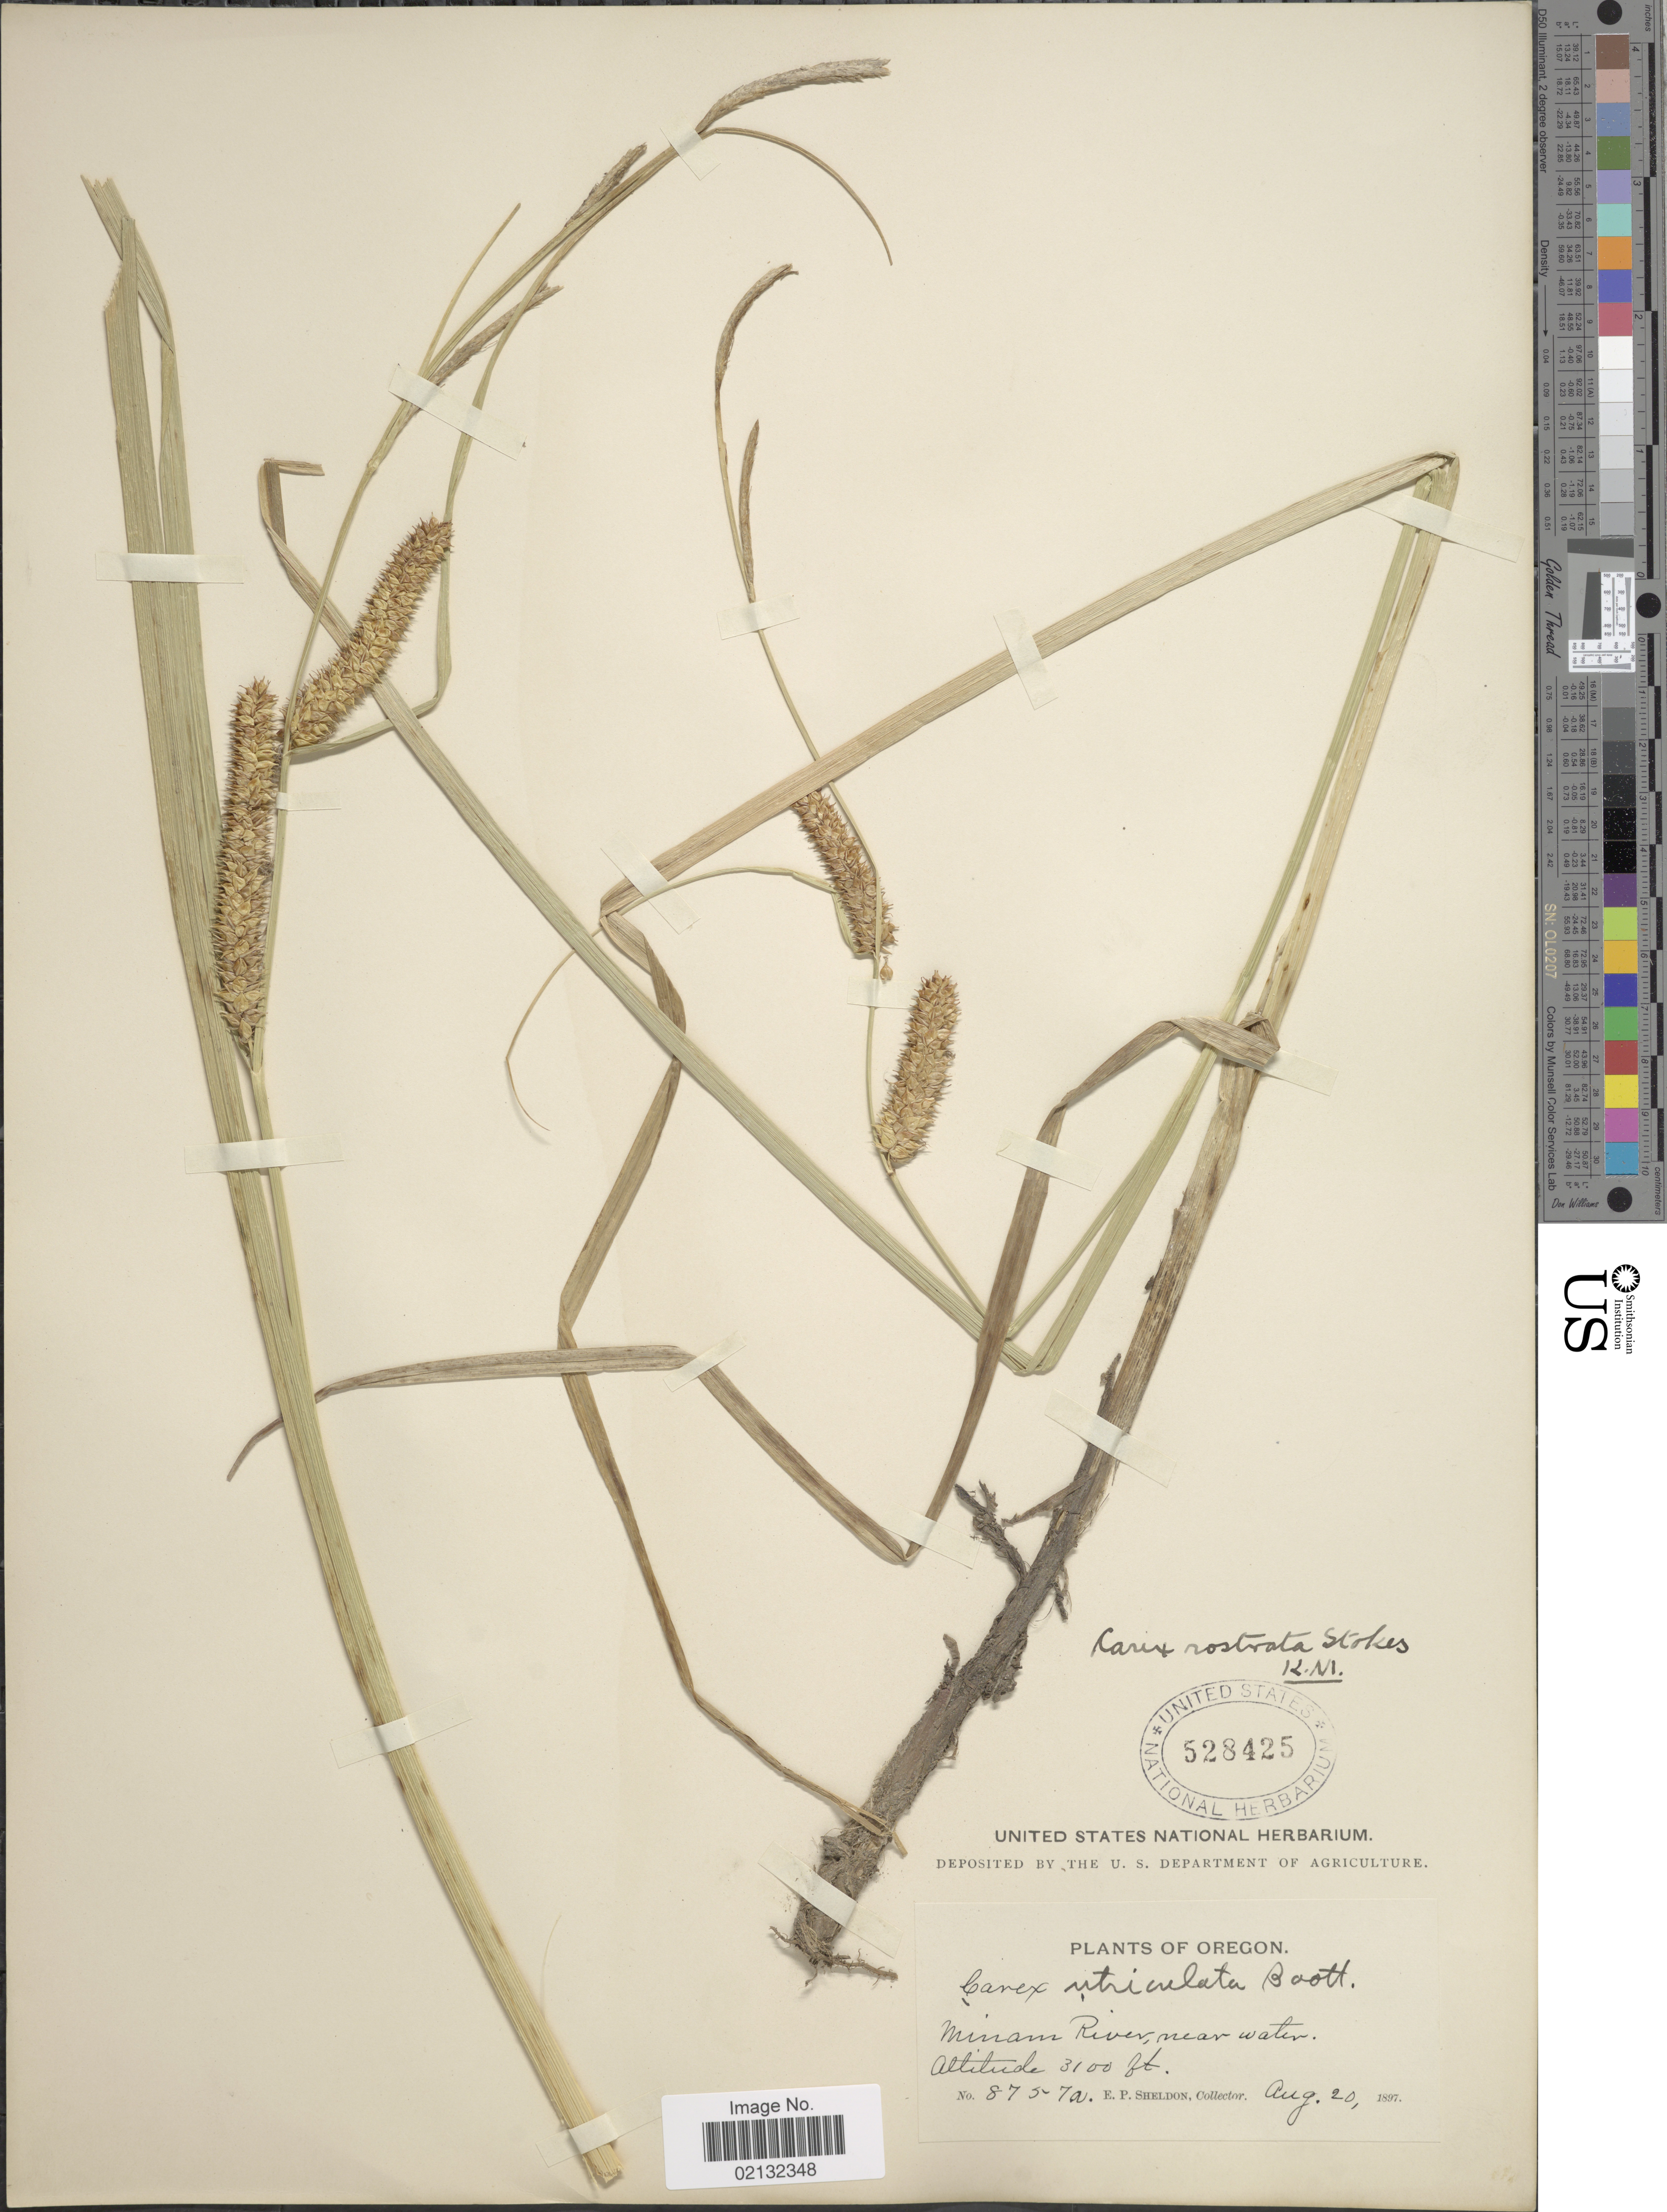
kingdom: Plantae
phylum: Tracheophyta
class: Liliopsida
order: Poales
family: Cyperaceae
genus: Carex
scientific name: Carex rostrata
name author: Stokes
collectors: E. P. Sheldon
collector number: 8757a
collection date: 1897-08-20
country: United States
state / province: Oregon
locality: Minam River, near water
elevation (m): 945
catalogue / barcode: US 528425